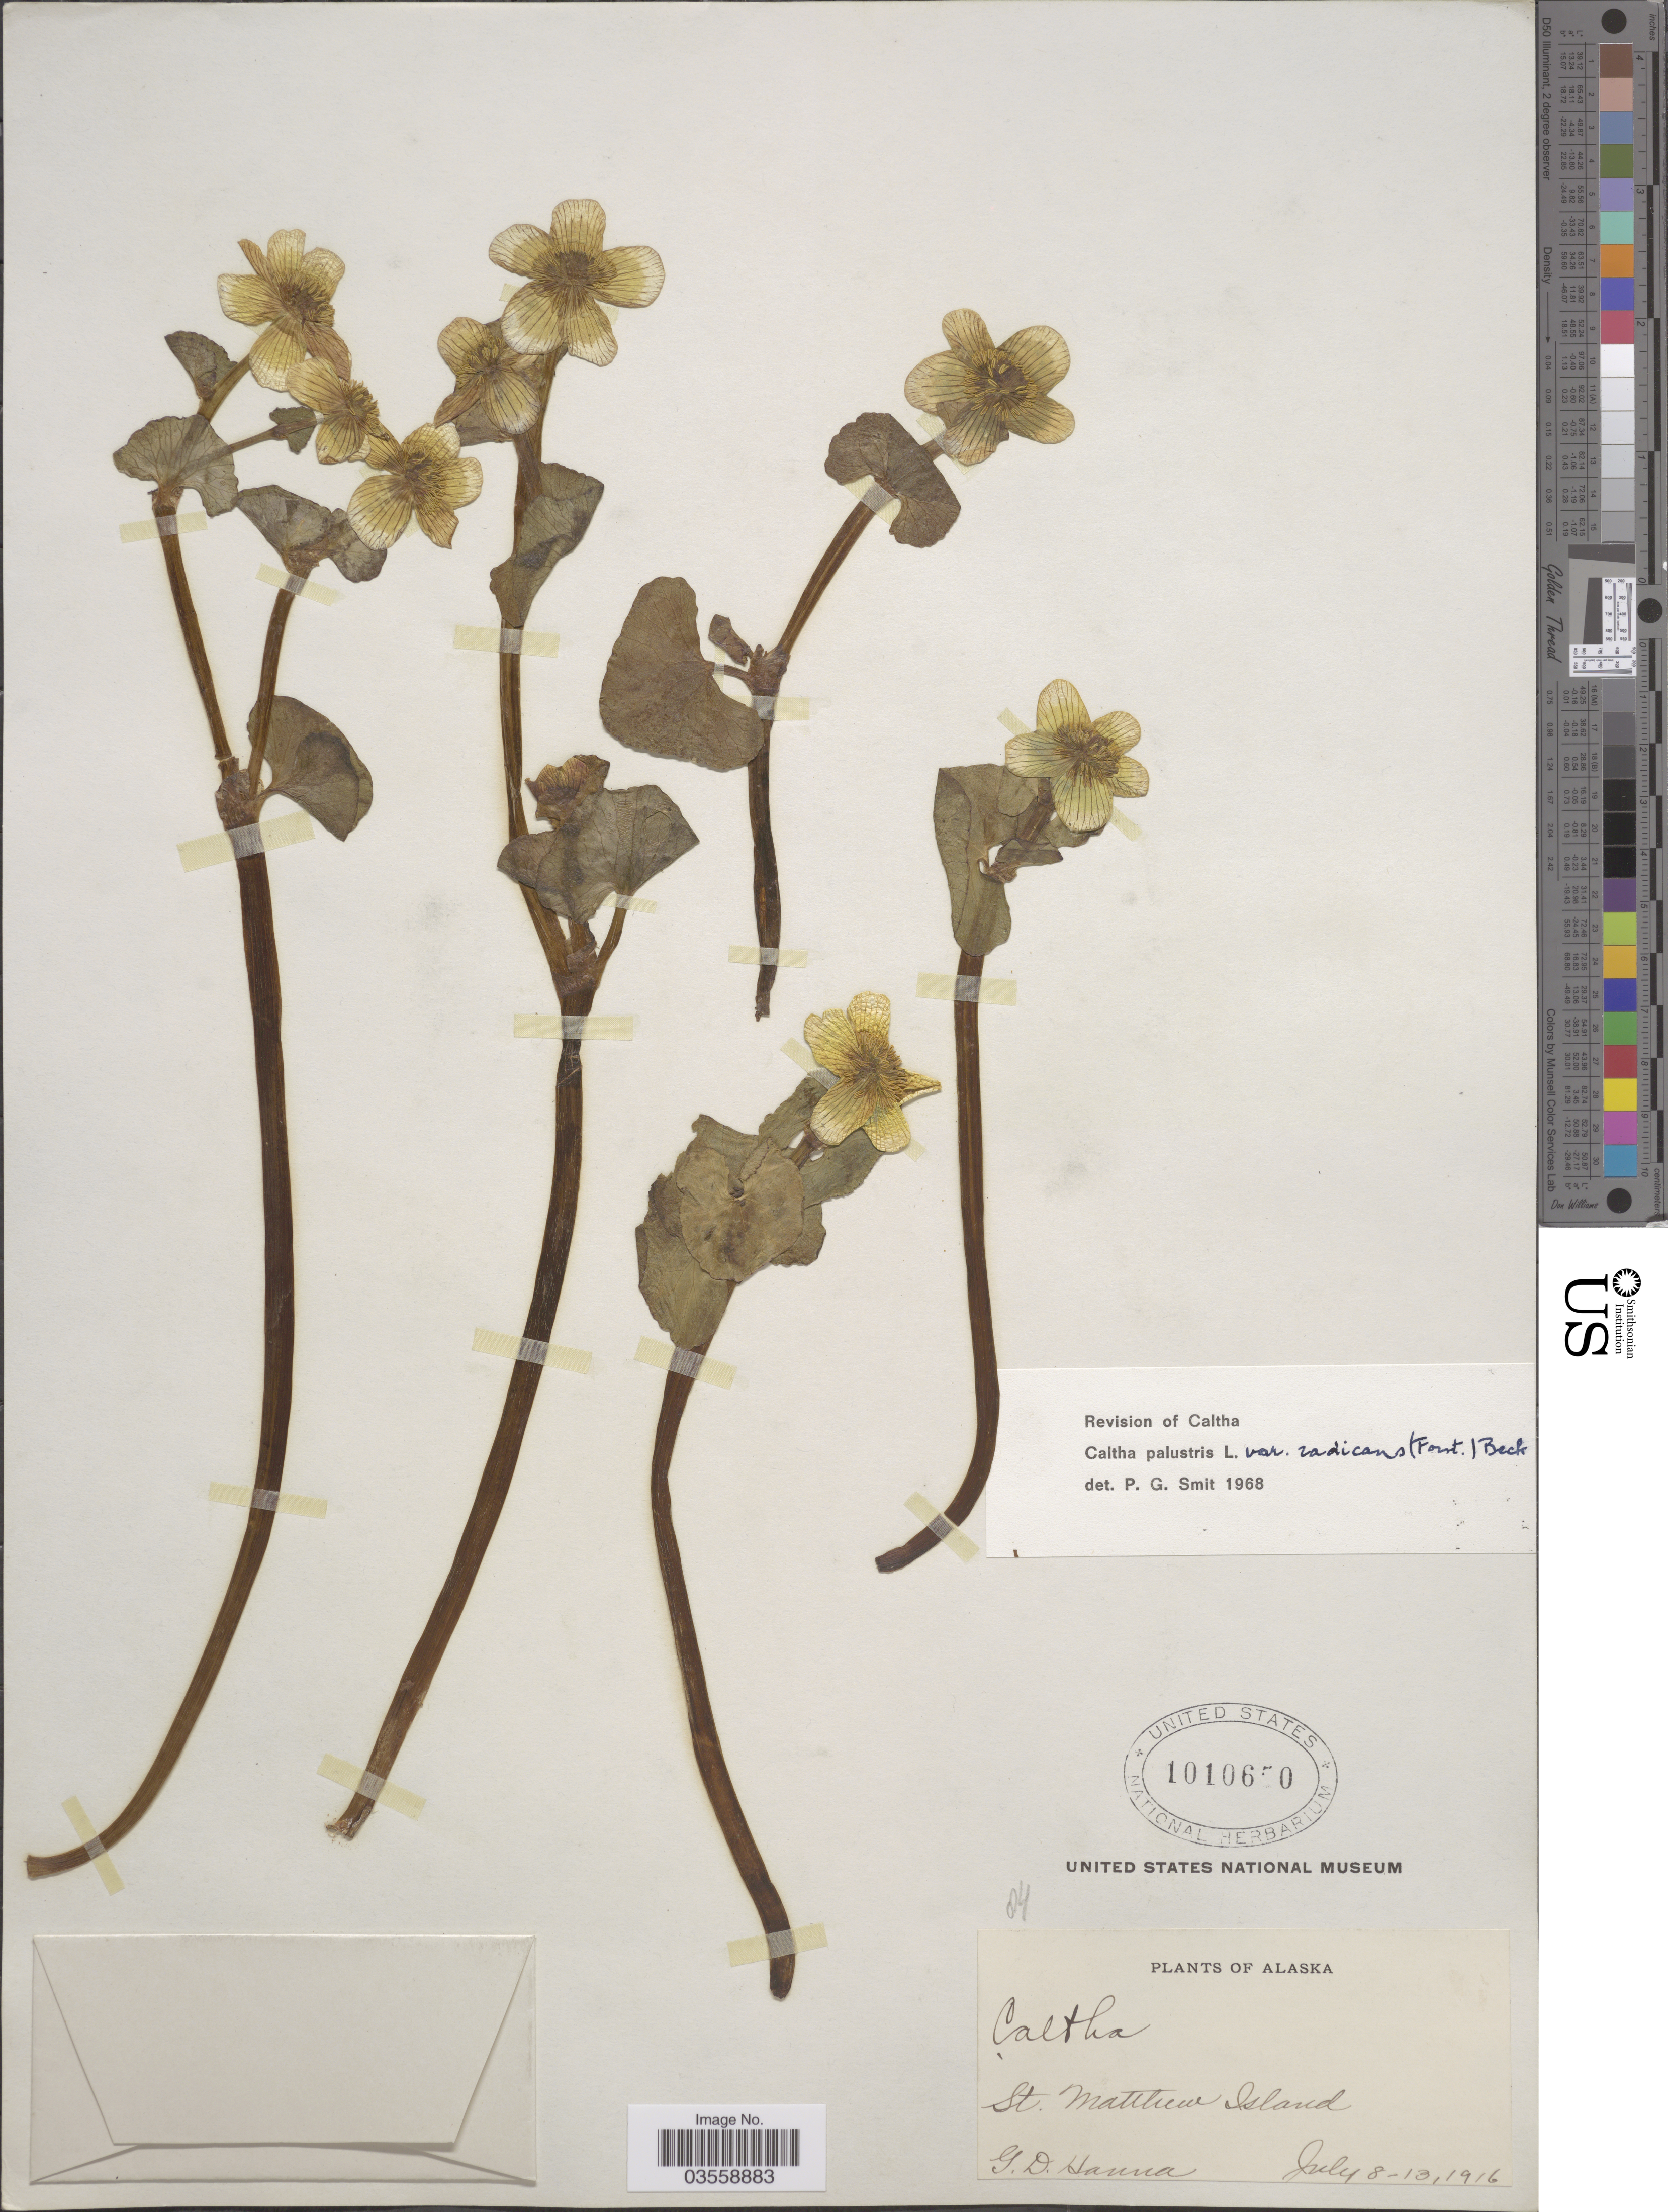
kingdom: Plantae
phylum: Tracheophyta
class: Magnoliopsida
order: Ranunculales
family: Ranunculaceae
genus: Caltha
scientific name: Caltha palustris var. radicans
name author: (T.F. Forst) Beck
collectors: G. D. Hanna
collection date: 1916-07-08/1916-07-13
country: United States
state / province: Alaska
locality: St. Matthews Island.